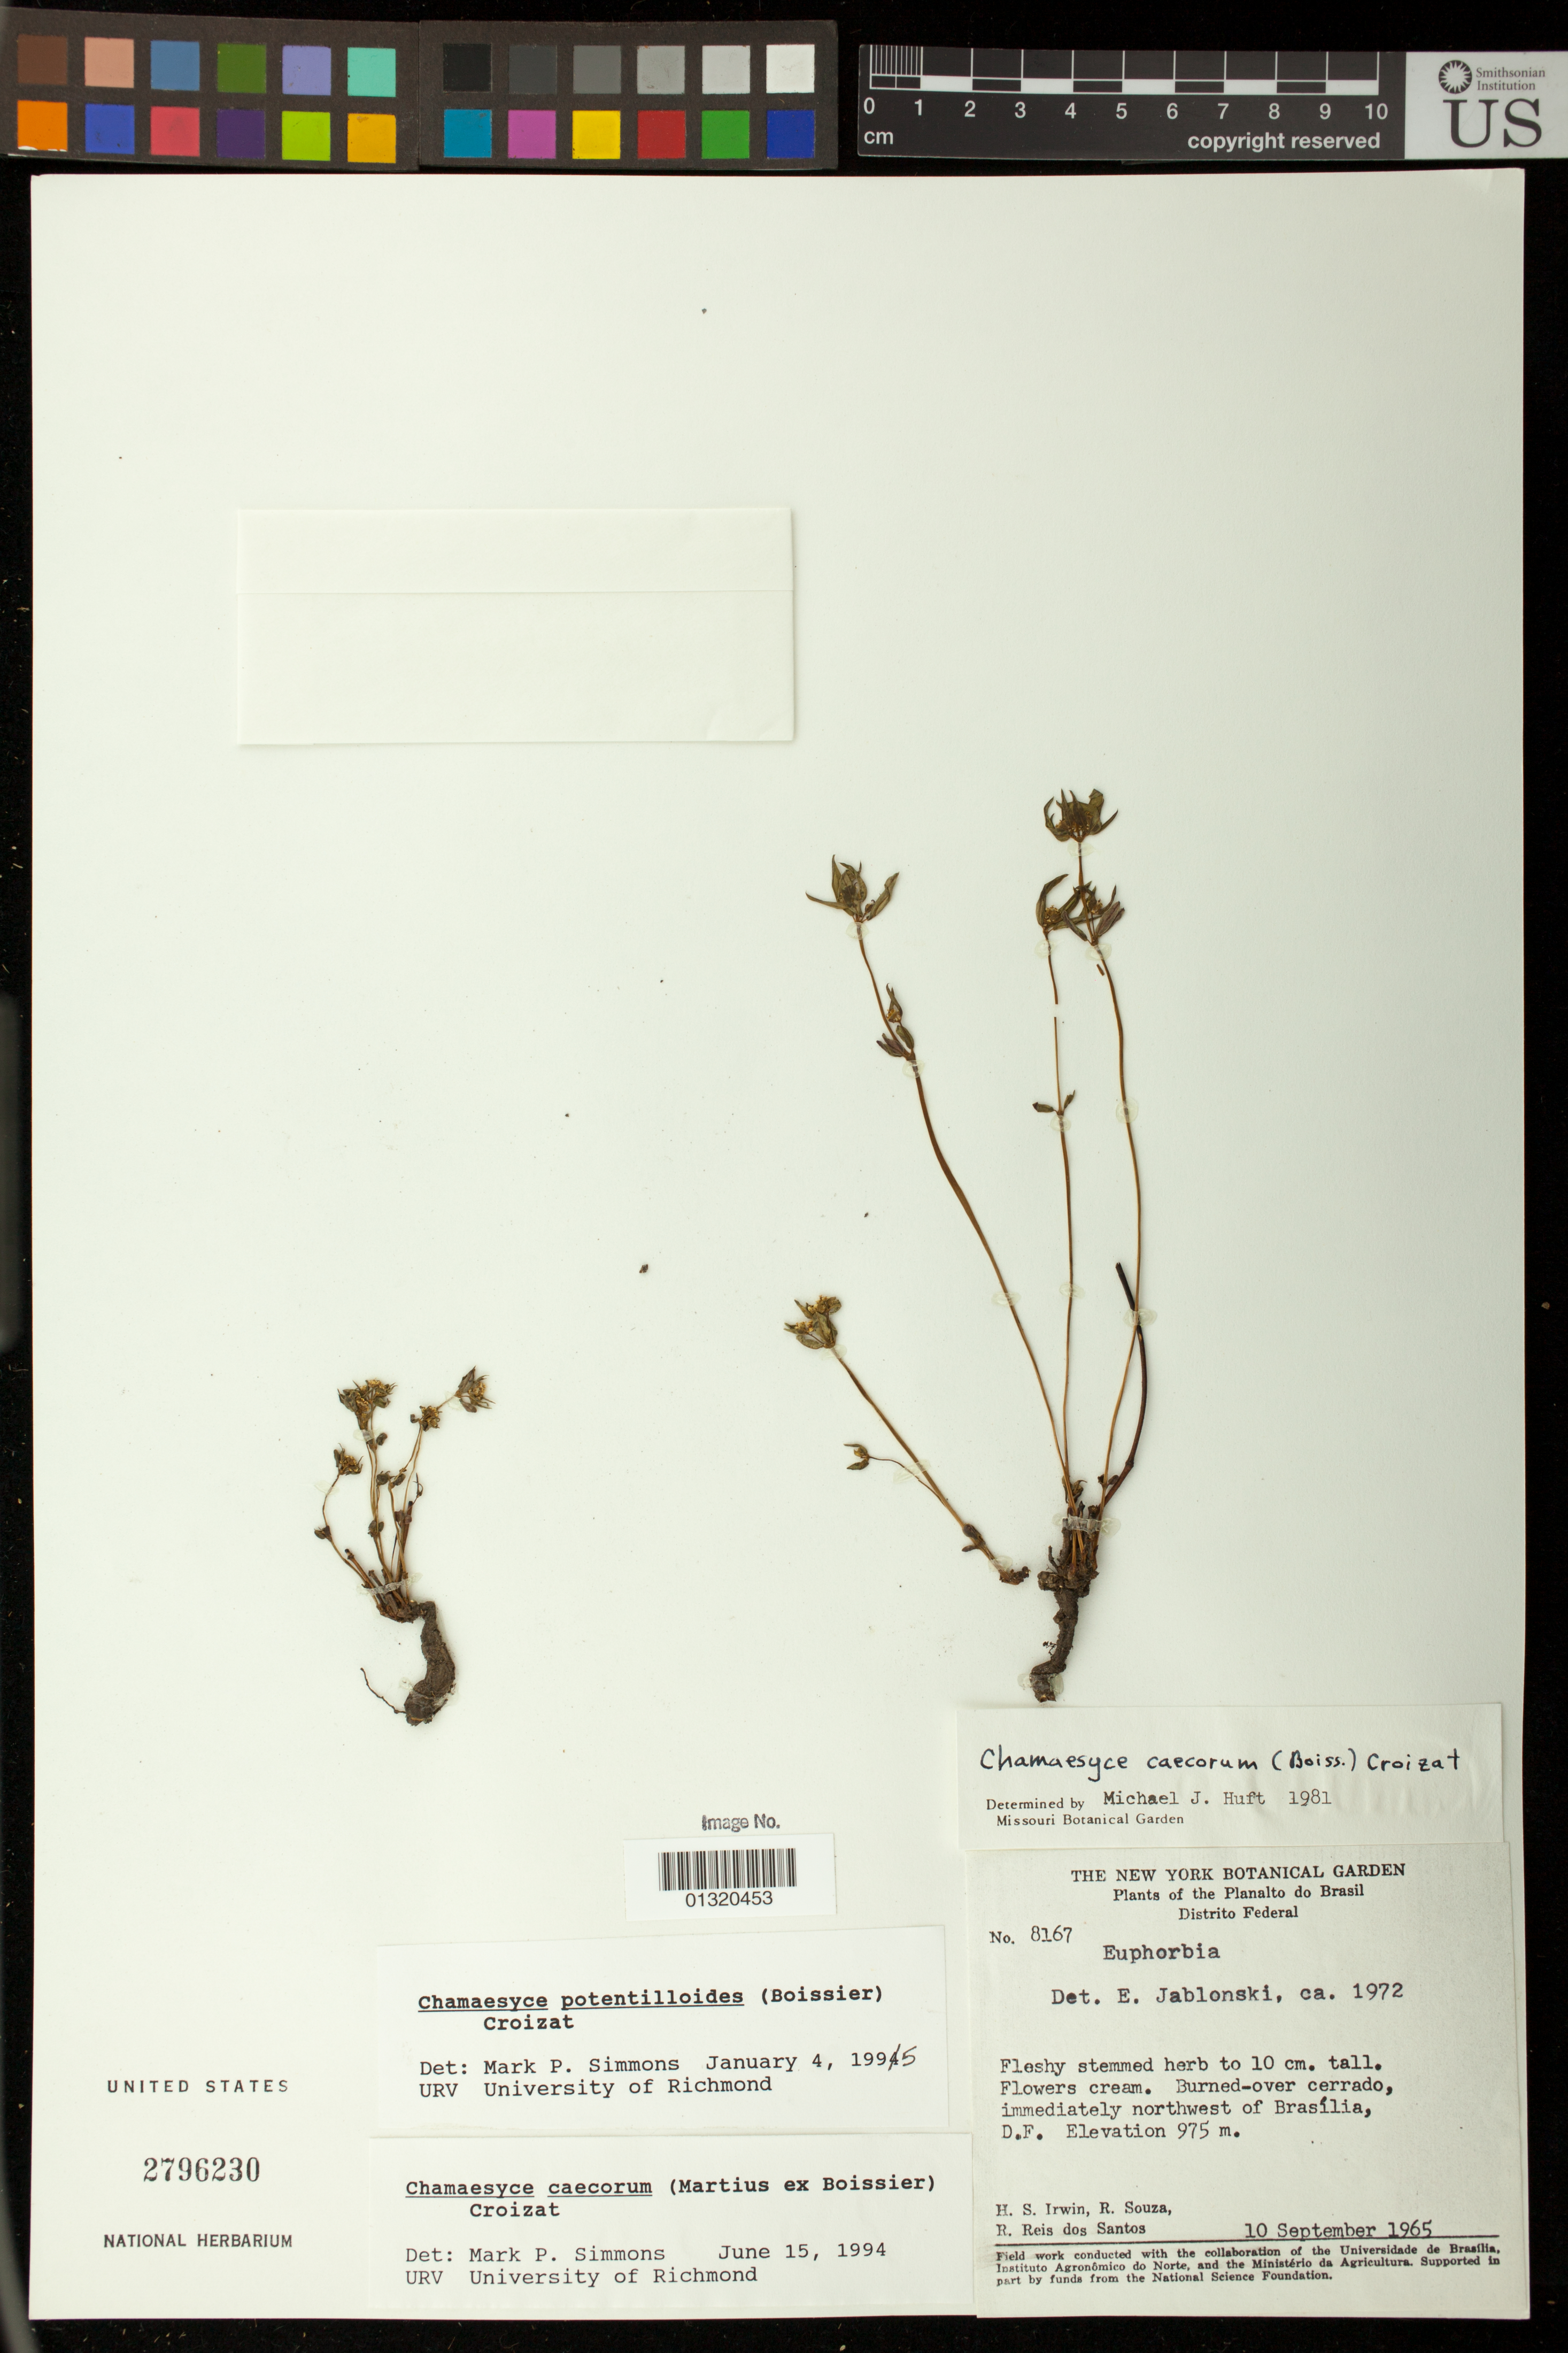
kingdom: Plantae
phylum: Tracheophyta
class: Magnoliopsida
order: Malpighiales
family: Euphorbiaceae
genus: Euphorbia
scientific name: Euphorbia potentilloides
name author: Boiss.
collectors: H. Irwin, R. Souza & R. Reis dos Santos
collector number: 8167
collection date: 1965-09-10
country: Brazil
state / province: Distrito Federal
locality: immediately northwest of Brasilia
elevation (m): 975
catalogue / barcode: US 2796230